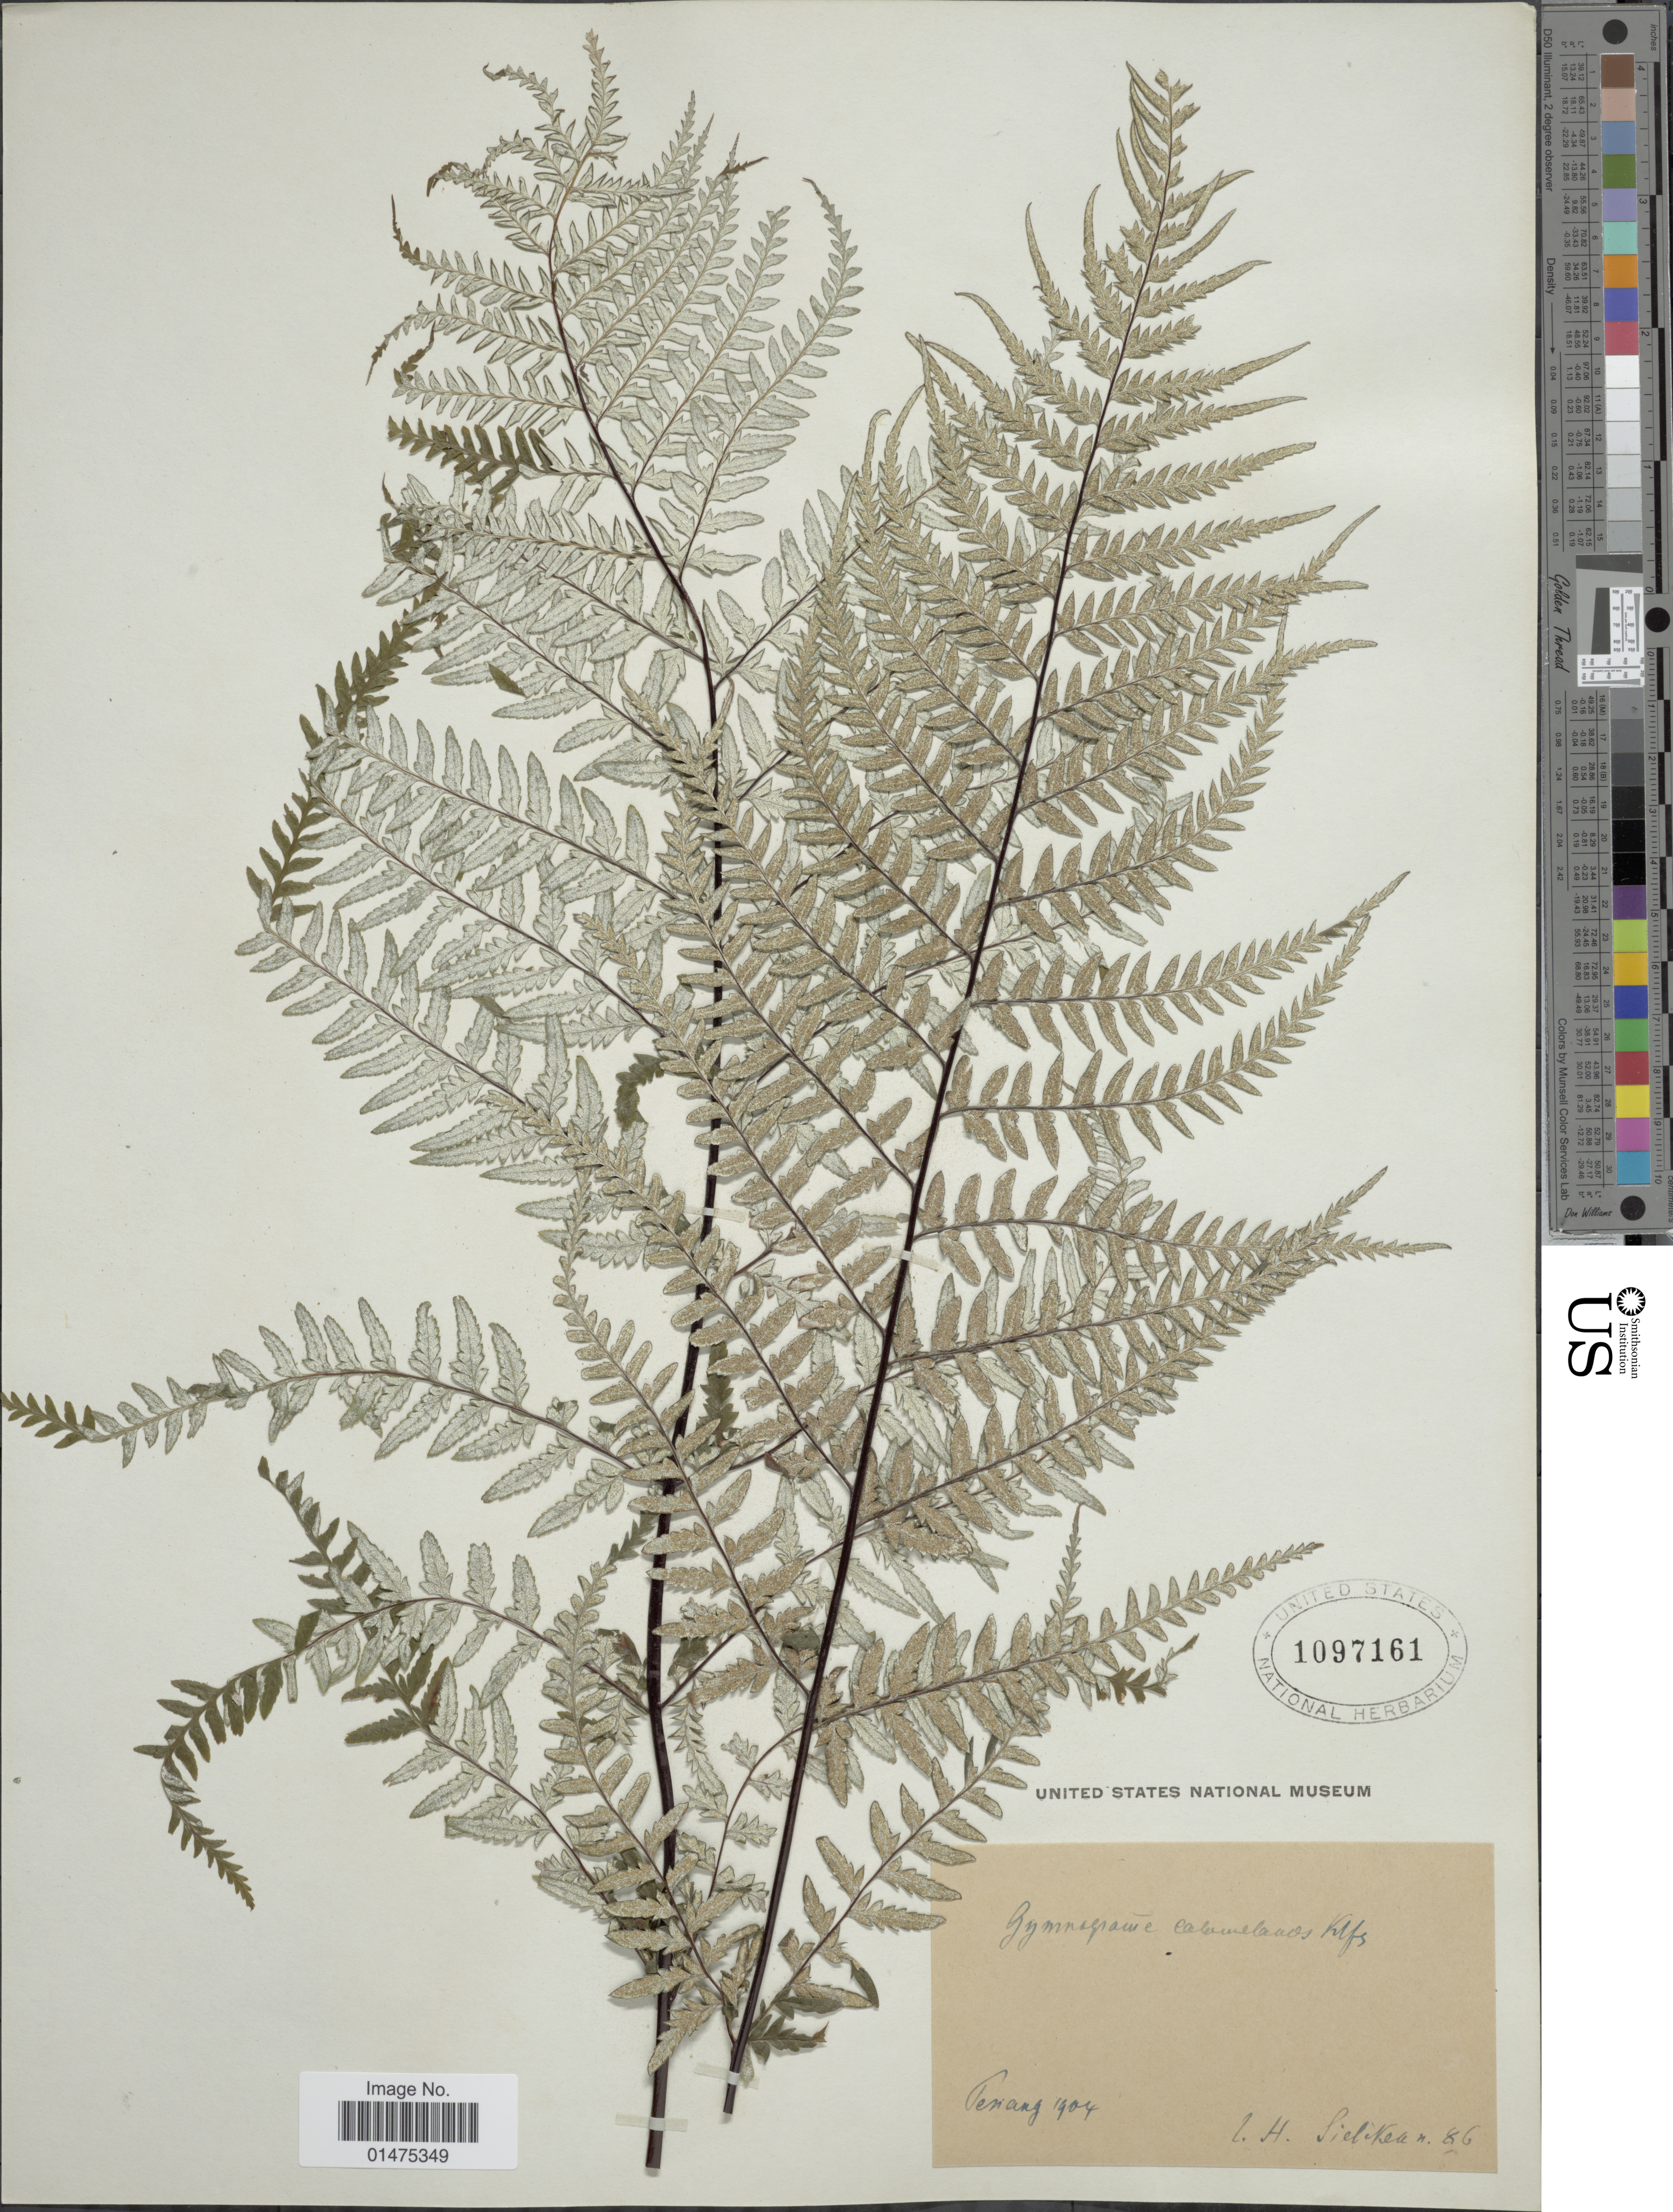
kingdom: Plantae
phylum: Tracheophyta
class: Polypodiopsida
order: Polypodiales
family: Pteridaceae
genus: Pityrogramma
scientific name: Pityrogramma calomelanos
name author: (L.) Link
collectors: L. Sielcken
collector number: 86*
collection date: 1904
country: Malaysia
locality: Penang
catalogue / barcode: US 1097161